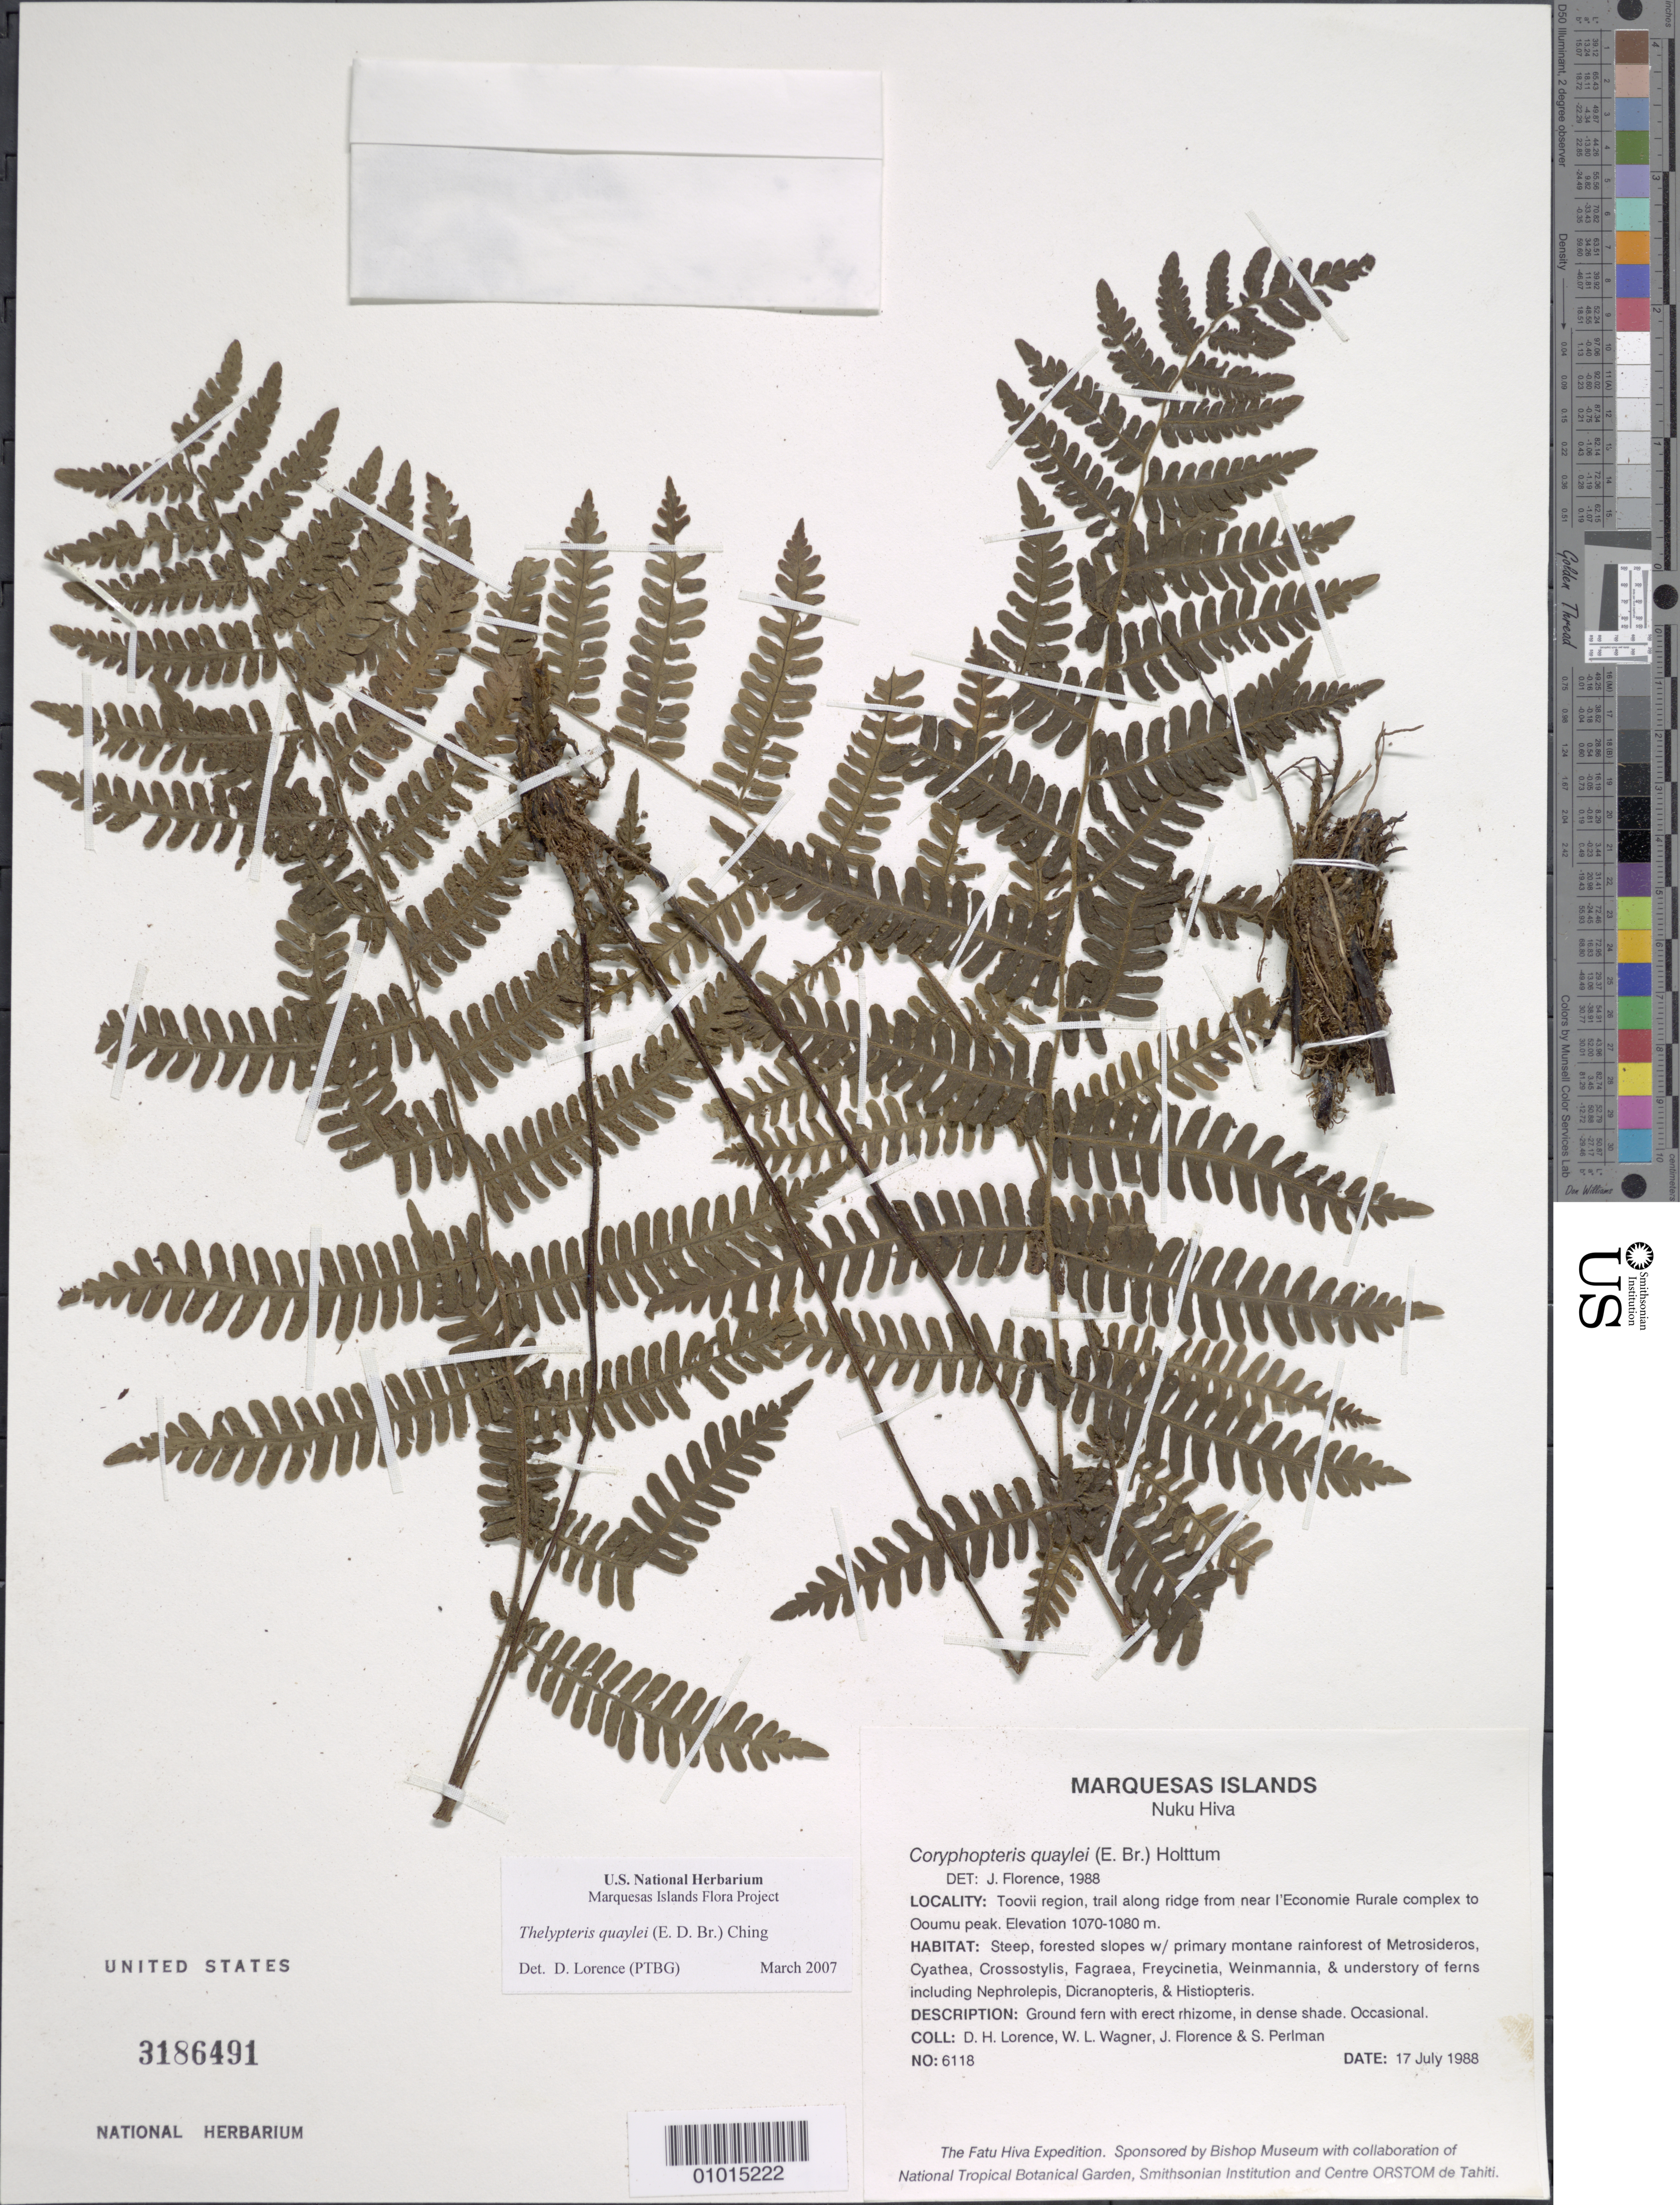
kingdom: Plantae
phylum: Tracheophyta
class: Polypodiopsida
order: Polypodiales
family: Thelypteridaceae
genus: Coryphopteris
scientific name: Coryphopteris quaylei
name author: (E.D. Br.) Holttum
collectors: D. Lorence, W. L. Wagner, J. Florence & S. P. Perlman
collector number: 6118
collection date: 1988-07-17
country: French Polynesia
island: Nuku Hiva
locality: Toovii region, trail along ridge from near l'Economie Rurale complex to Ooumu peak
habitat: Steep, forested slopes w/ primary montane rainforest, in dense shade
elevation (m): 1070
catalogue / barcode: US 3186491